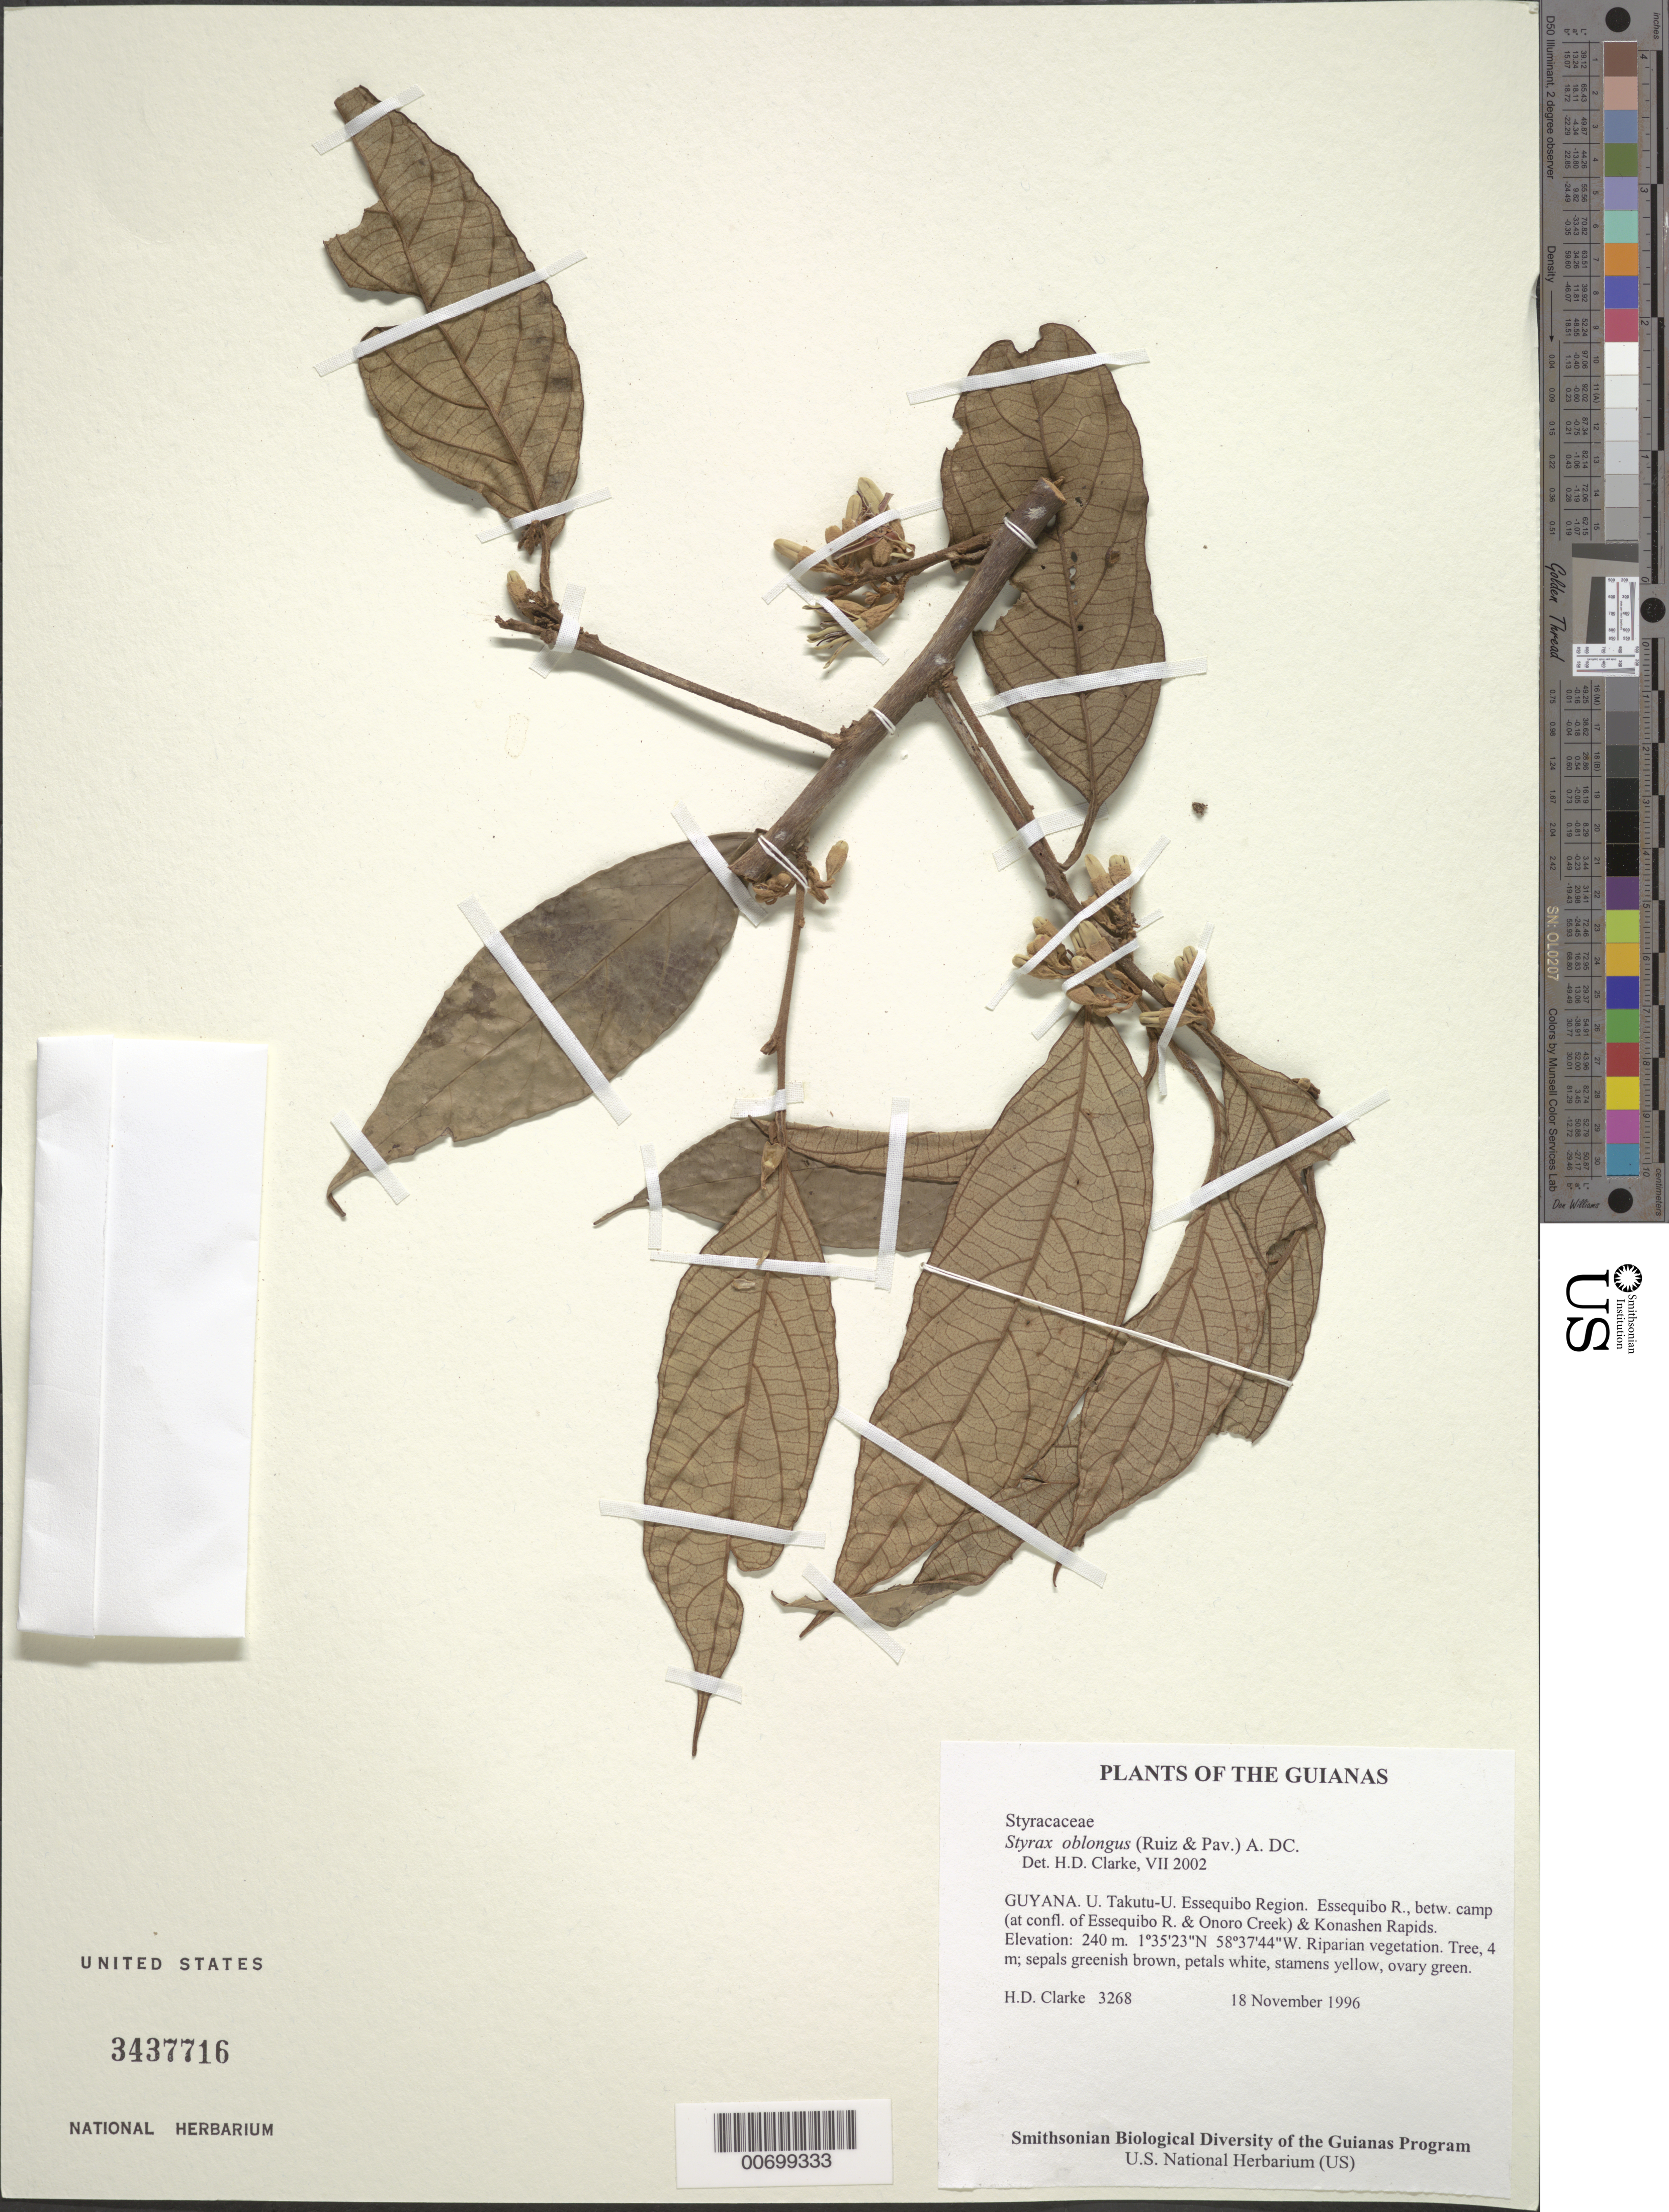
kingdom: Plantae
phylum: Tracheophyta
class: Magnoliopsida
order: Ericales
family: Styracaceae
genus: Styrax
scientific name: Styrax oblongus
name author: (Ruiz & Pav.) A. DC.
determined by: Clarke, H. D., University of North Carolina (Asheville)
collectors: H. D. Clarke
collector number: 3268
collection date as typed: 18 November 1996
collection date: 1996-11-18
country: Guyana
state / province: U. Takutu-U. Essequibo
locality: Essequibo R., betw. camp (at confl. of Essequibo R. & Onoro Creek) & Konashen Rapids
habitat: Riparian vegetation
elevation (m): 240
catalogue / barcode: US 3437716